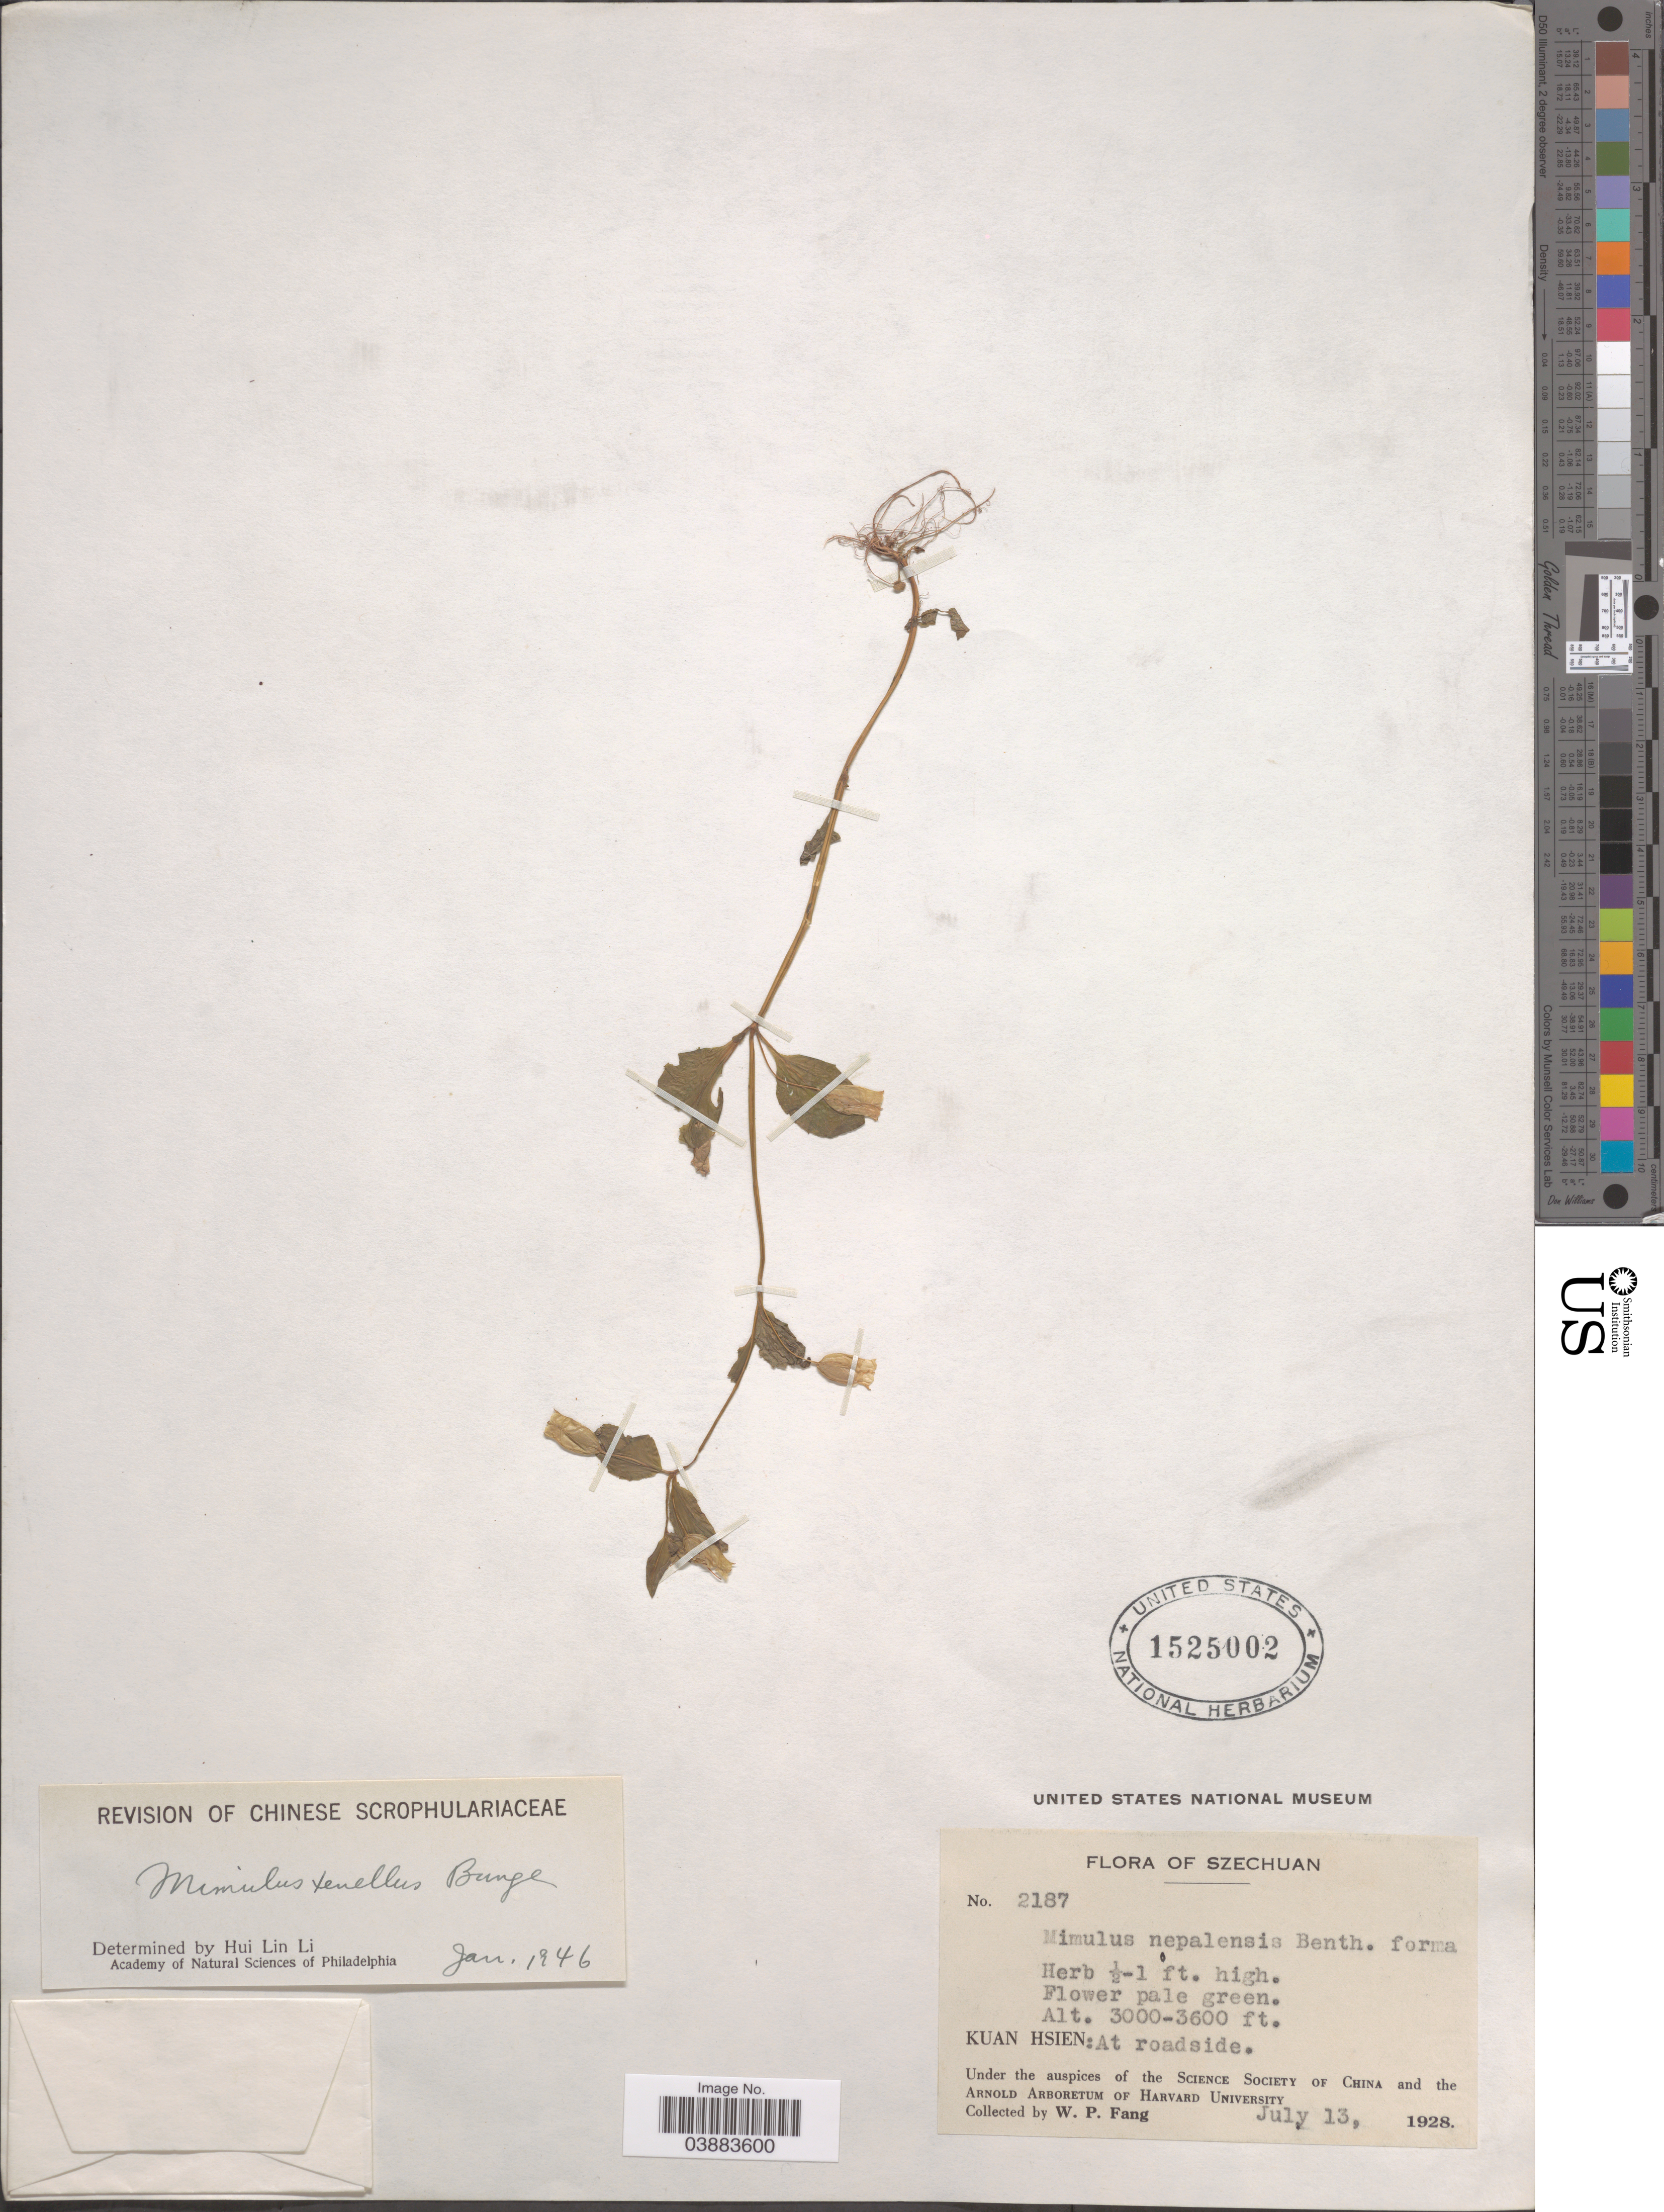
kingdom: Plantae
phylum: Tracheophyta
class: Magnoliopsida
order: Lamiales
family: Phrymaceae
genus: Mimulus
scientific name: Mimulus tenellus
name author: Bunge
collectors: W. P. Fang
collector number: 2187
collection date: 1928-07-13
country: China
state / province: Sichuan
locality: Szechuan. Kuan Hsien: At roadside.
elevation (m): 914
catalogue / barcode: US 1525002